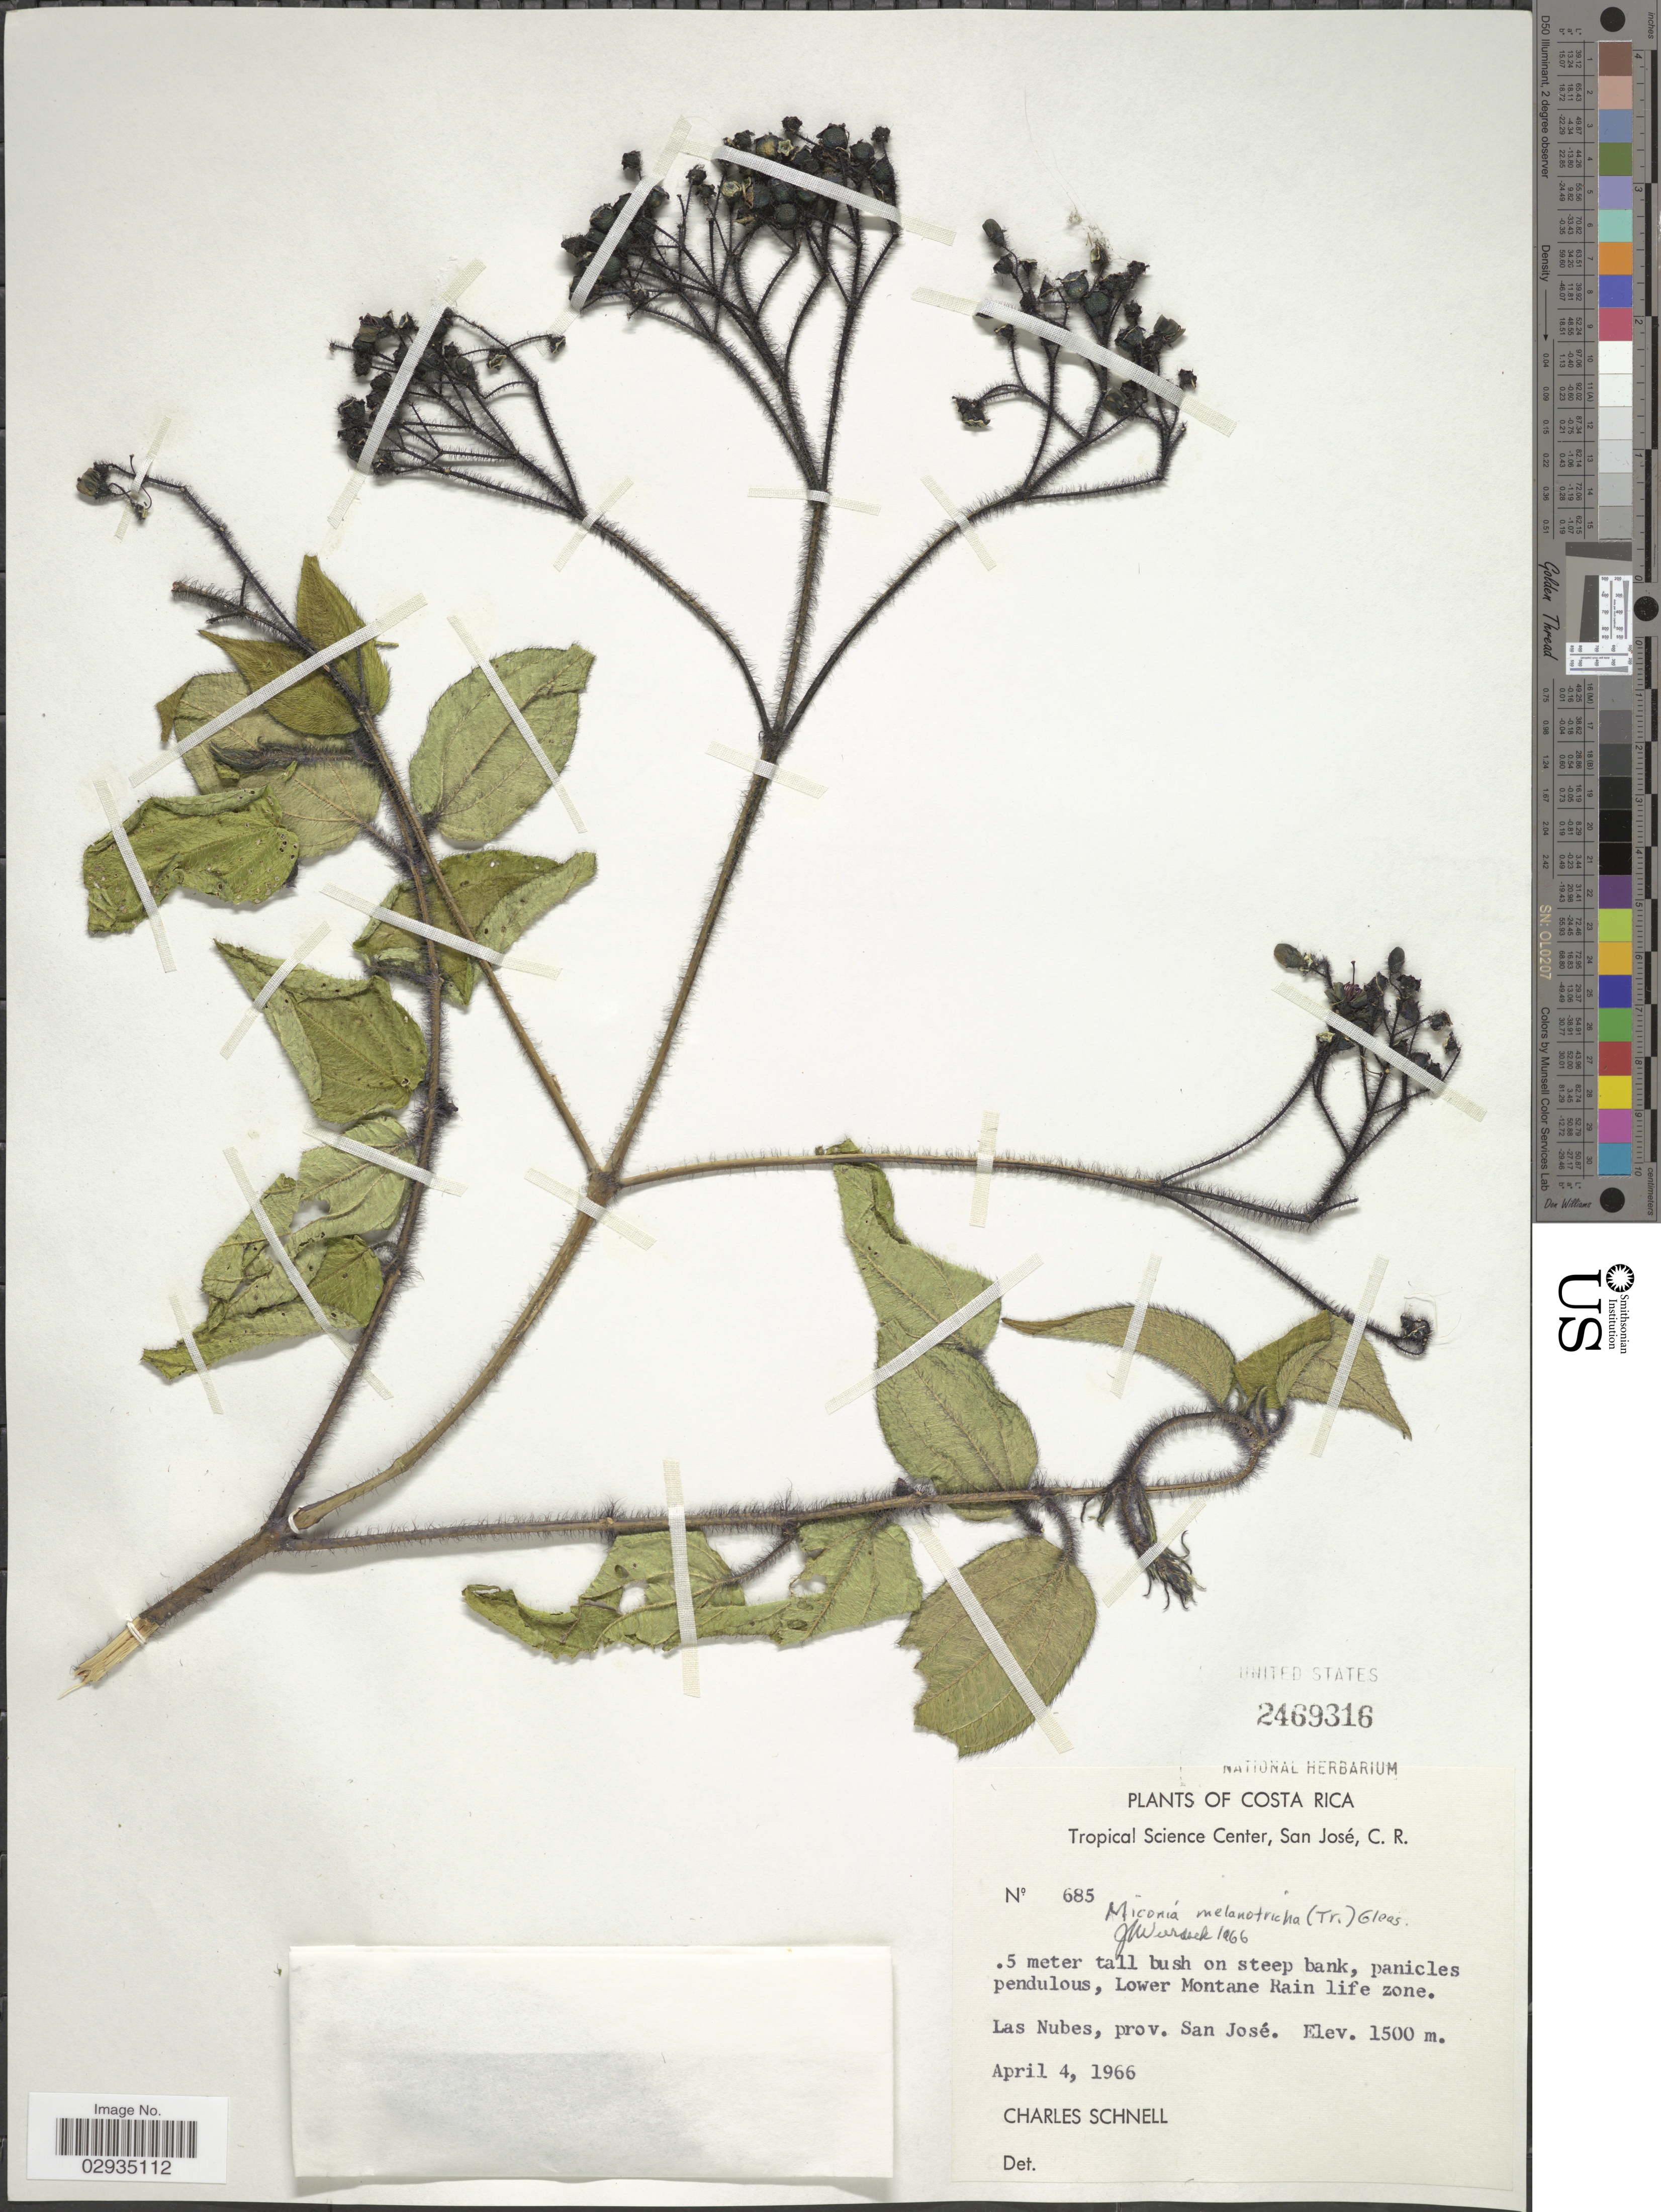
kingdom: Plantae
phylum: Tracheophyta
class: Magnoliopsida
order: Myrtales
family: Melastomataceae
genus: Miconia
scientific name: Miconia melanotricha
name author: (Triana) Gleason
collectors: C. Schnell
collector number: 685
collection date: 1966-04-04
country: Costa Rica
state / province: San José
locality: Lower Montane Rain life zone. Las Nubes.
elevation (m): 1500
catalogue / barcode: US 2469316